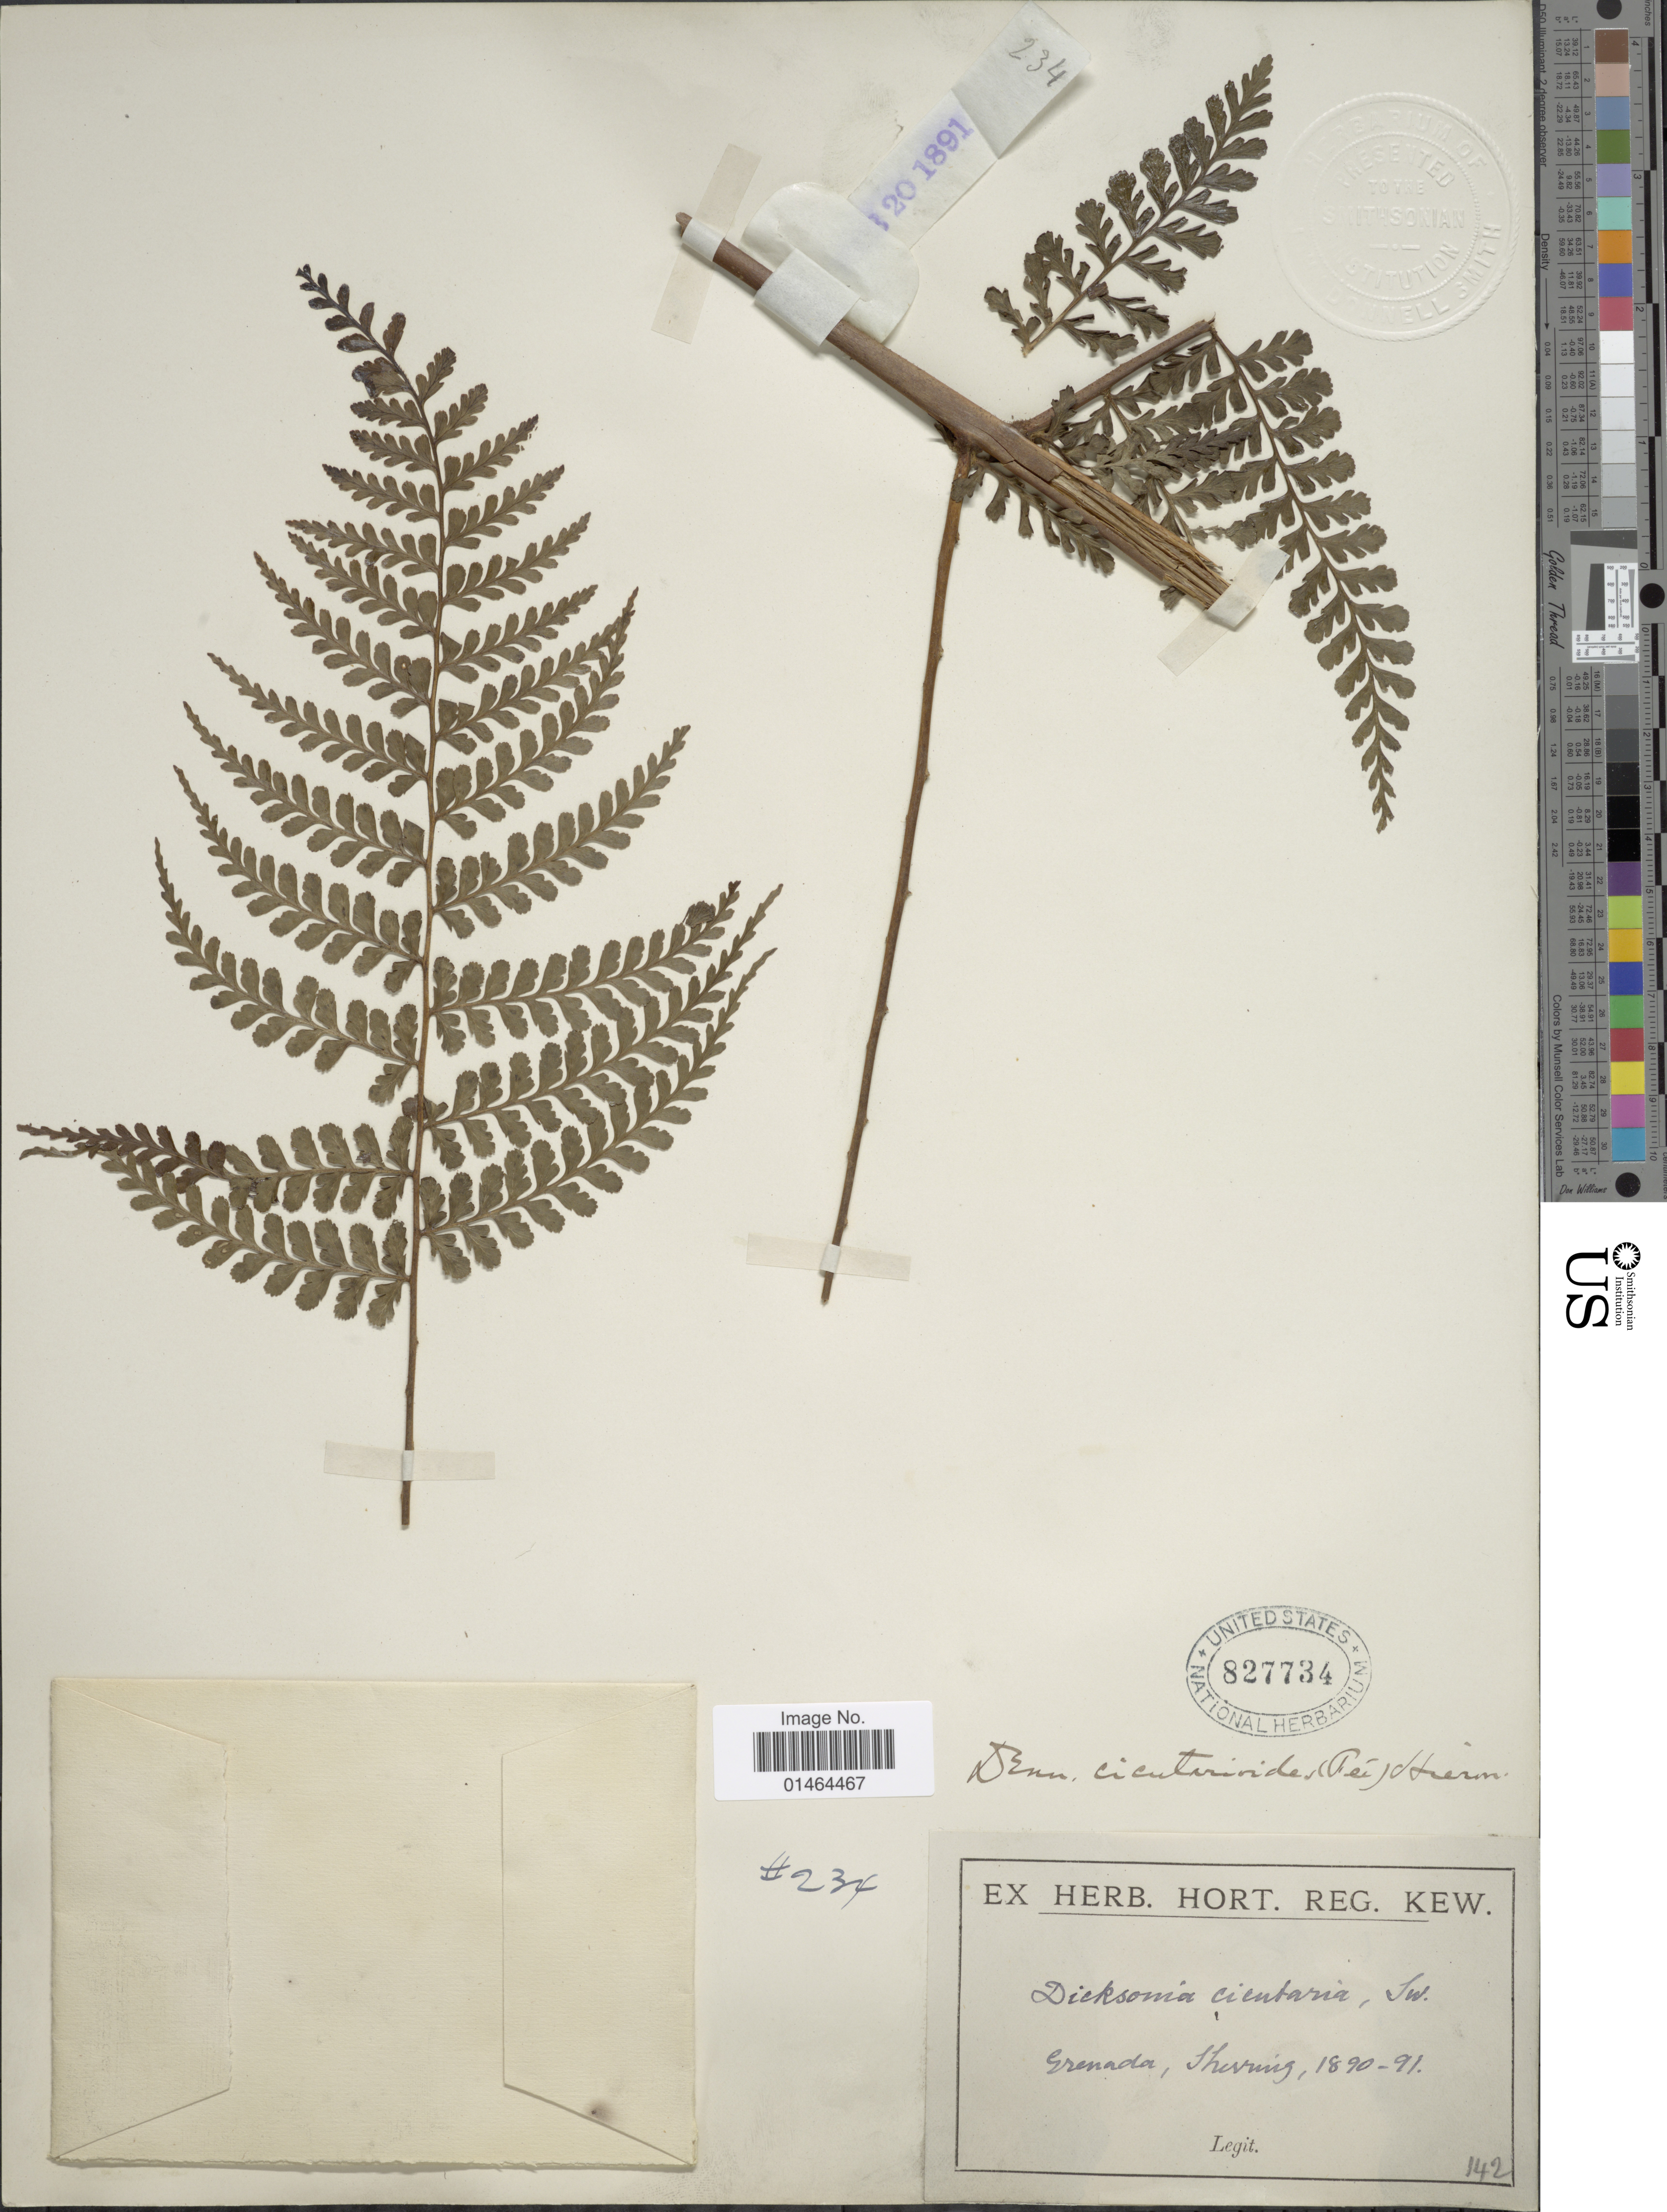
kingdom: Plantae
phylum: Tracheophyta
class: Polypodiopsida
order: Polypodiales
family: Dennstaedtiaceae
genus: Dennstaedtia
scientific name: Dennstaedtia dissecta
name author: (Sw.) T. Moore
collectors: Sherring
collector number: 234 ?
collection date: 1890/1891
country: Grenada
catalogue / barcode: US 827734